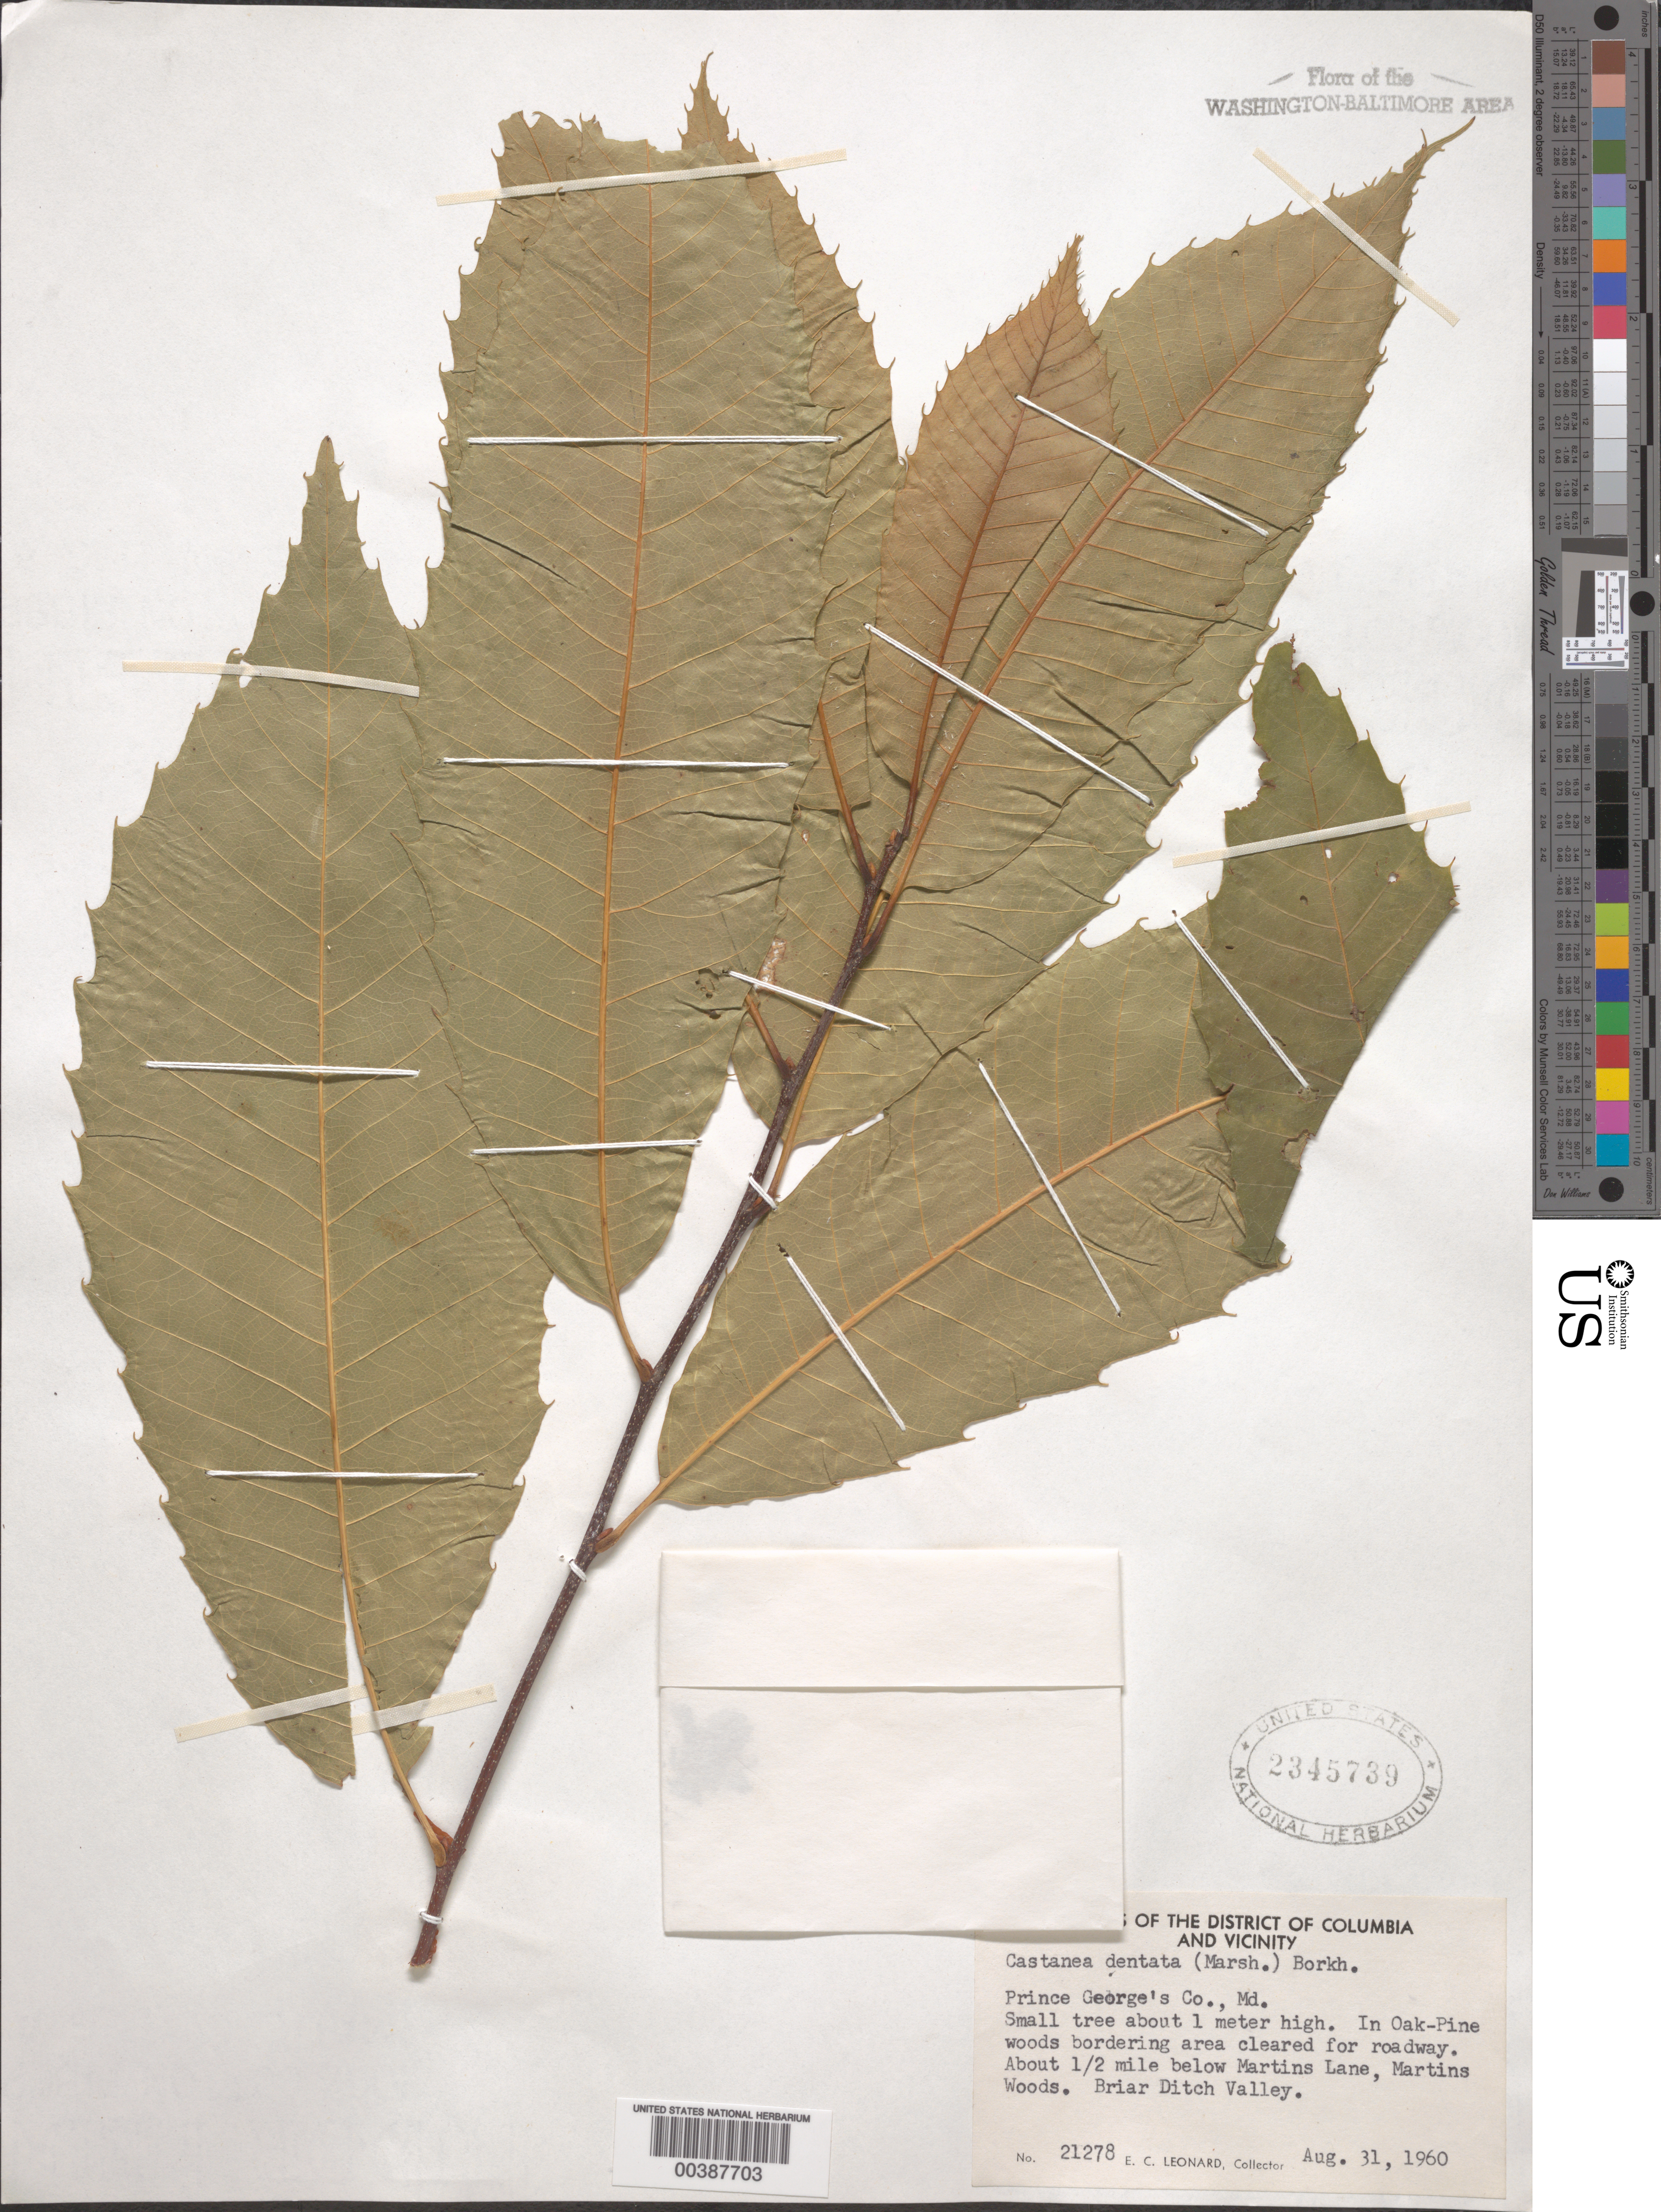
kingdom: Plantae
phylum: Tracheophyta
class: Magnoliopsida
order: Fagales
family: Fagaceae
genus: Castanea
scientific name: Castanea dentata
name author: (Marshall) Borkh.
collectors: E. C. Leonard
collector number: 21278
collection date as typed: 31 Aug 1960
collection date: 1960-08-31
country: United States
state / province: Maryland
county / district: Prince George's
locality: Below Martins Lane, Briar Ditch Valley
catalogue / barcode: US 2345739